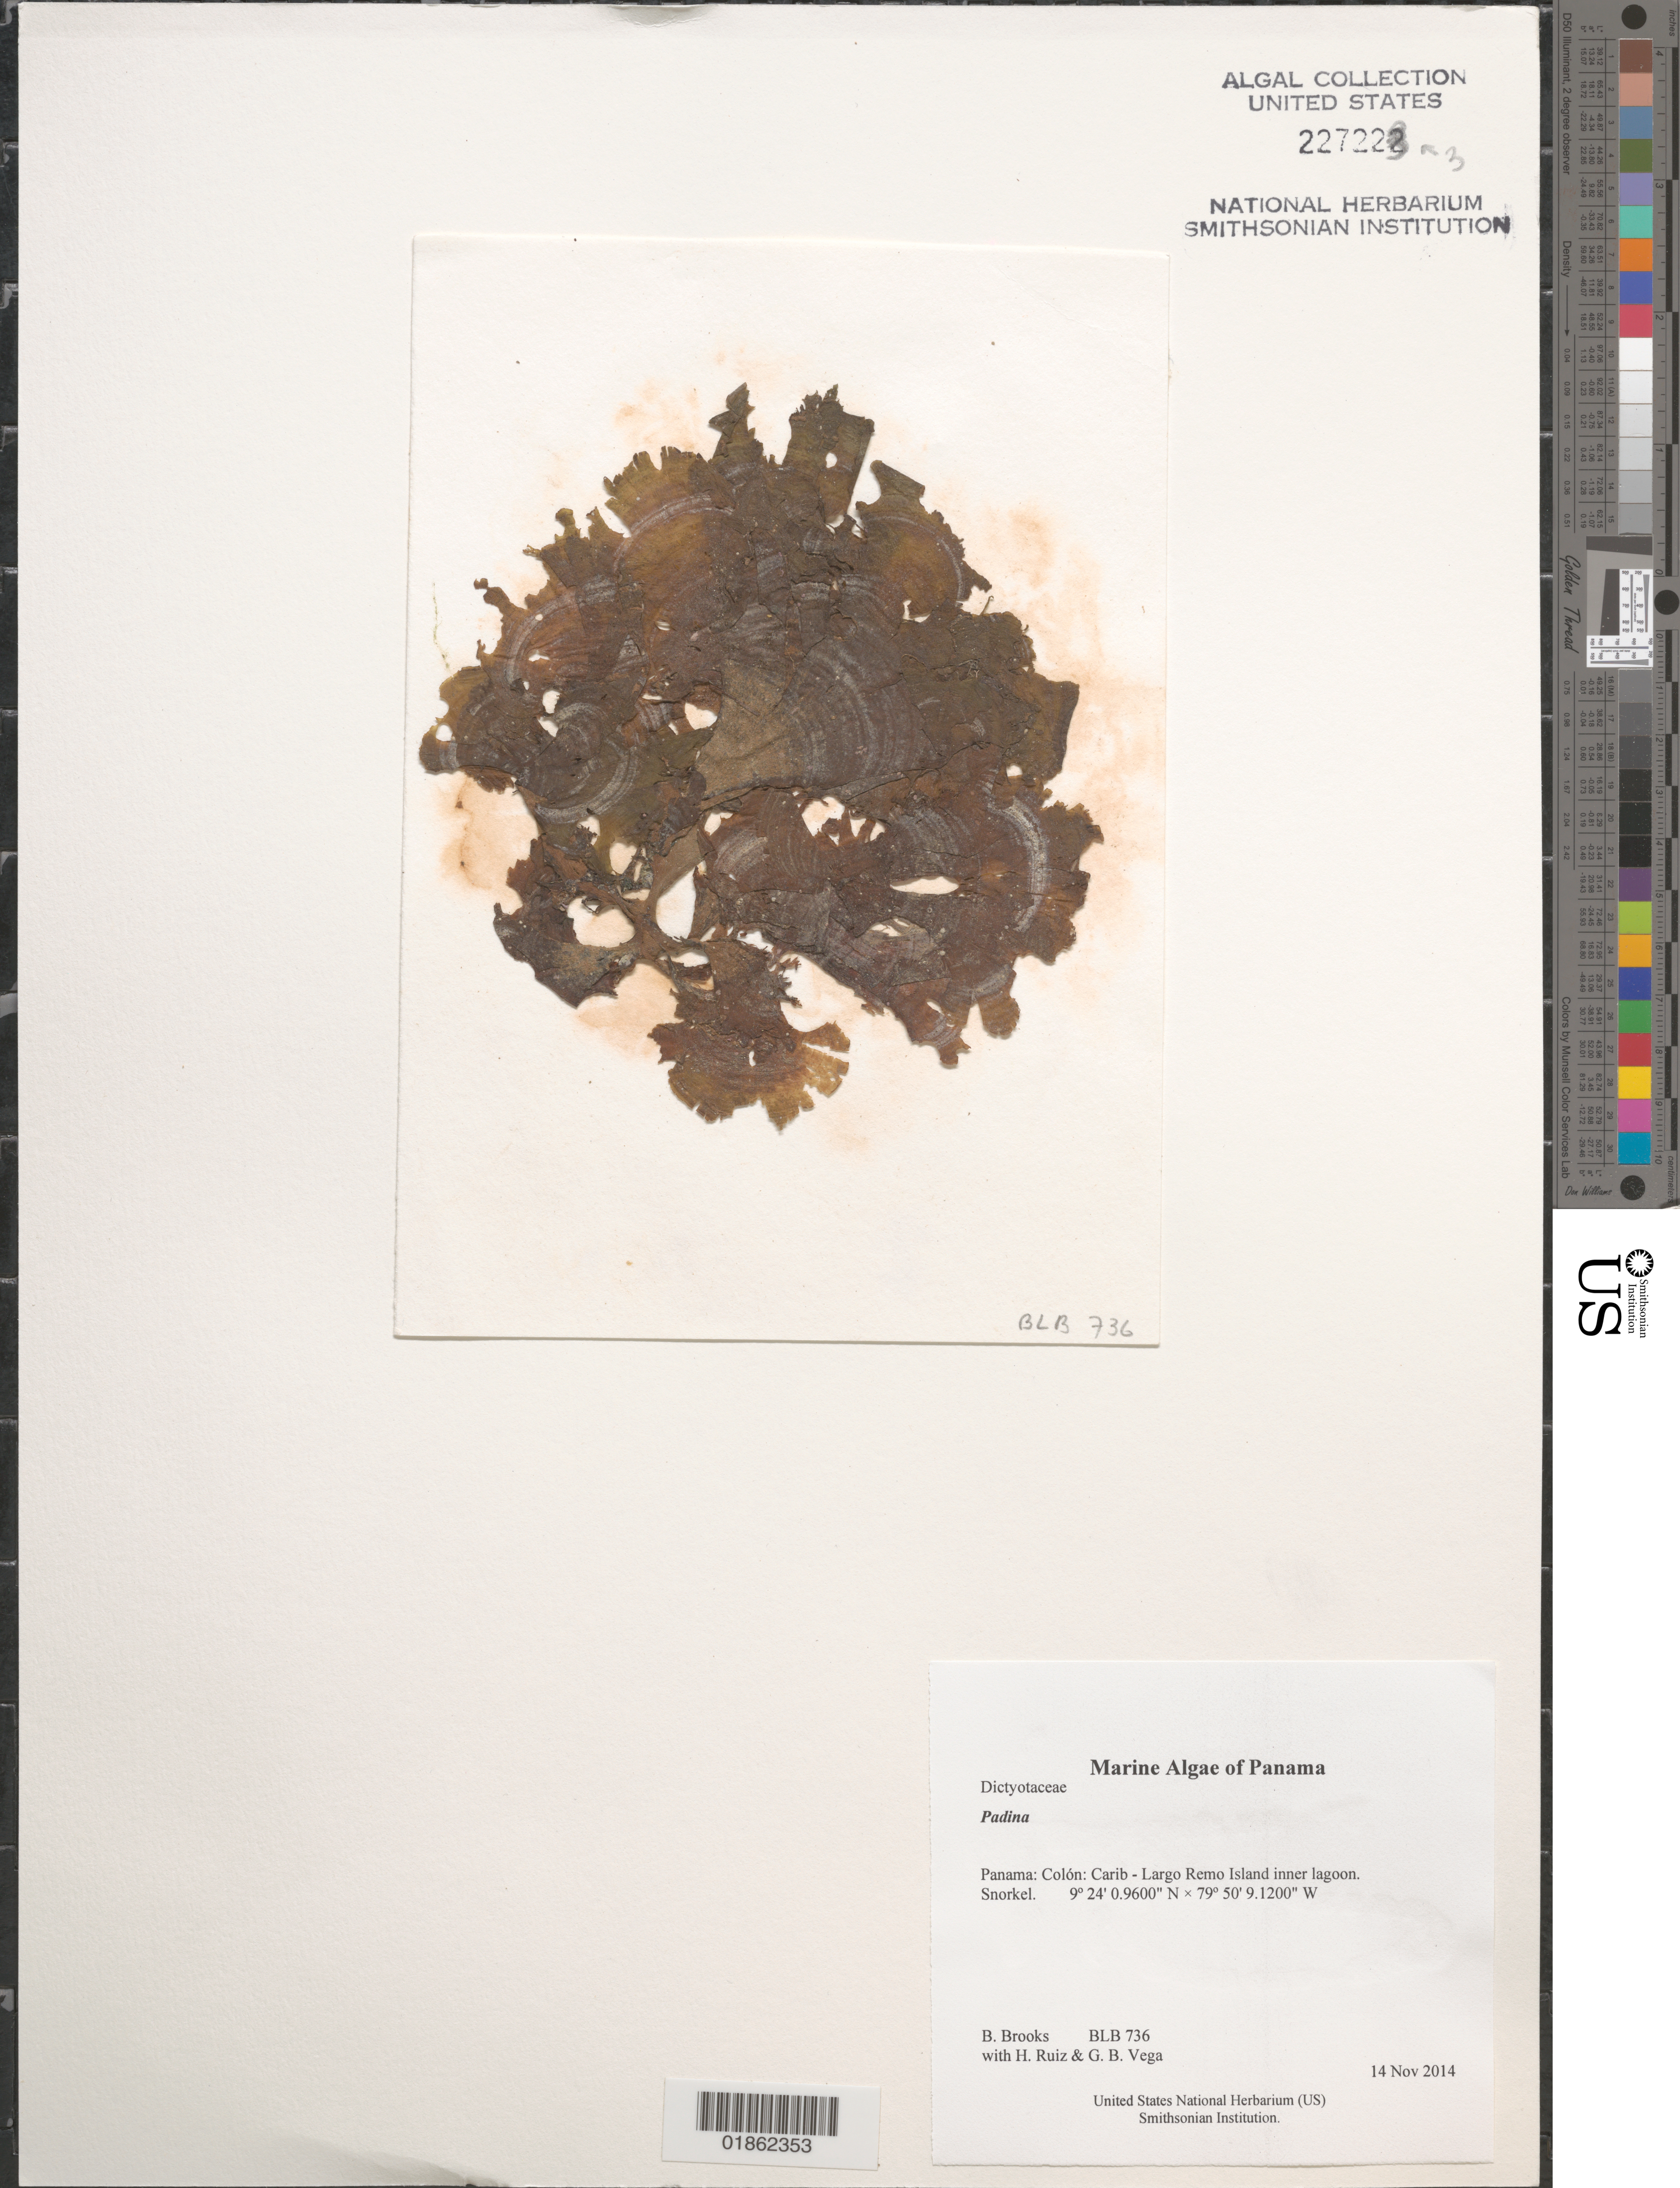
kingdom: Chromista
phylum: Ochrophyta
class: Phaeophyceae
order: Dictyotales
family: Dictyotaceae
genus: Padina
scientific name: Padina sp.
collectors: B. Brooks, H. Ruiz & G. B. Vega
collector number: BLB 736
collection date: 2014-11-14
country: Panama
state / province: Colón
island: Largo Remo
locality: Carib - Largo Remo Island inner lagoon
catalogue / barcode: US 227223